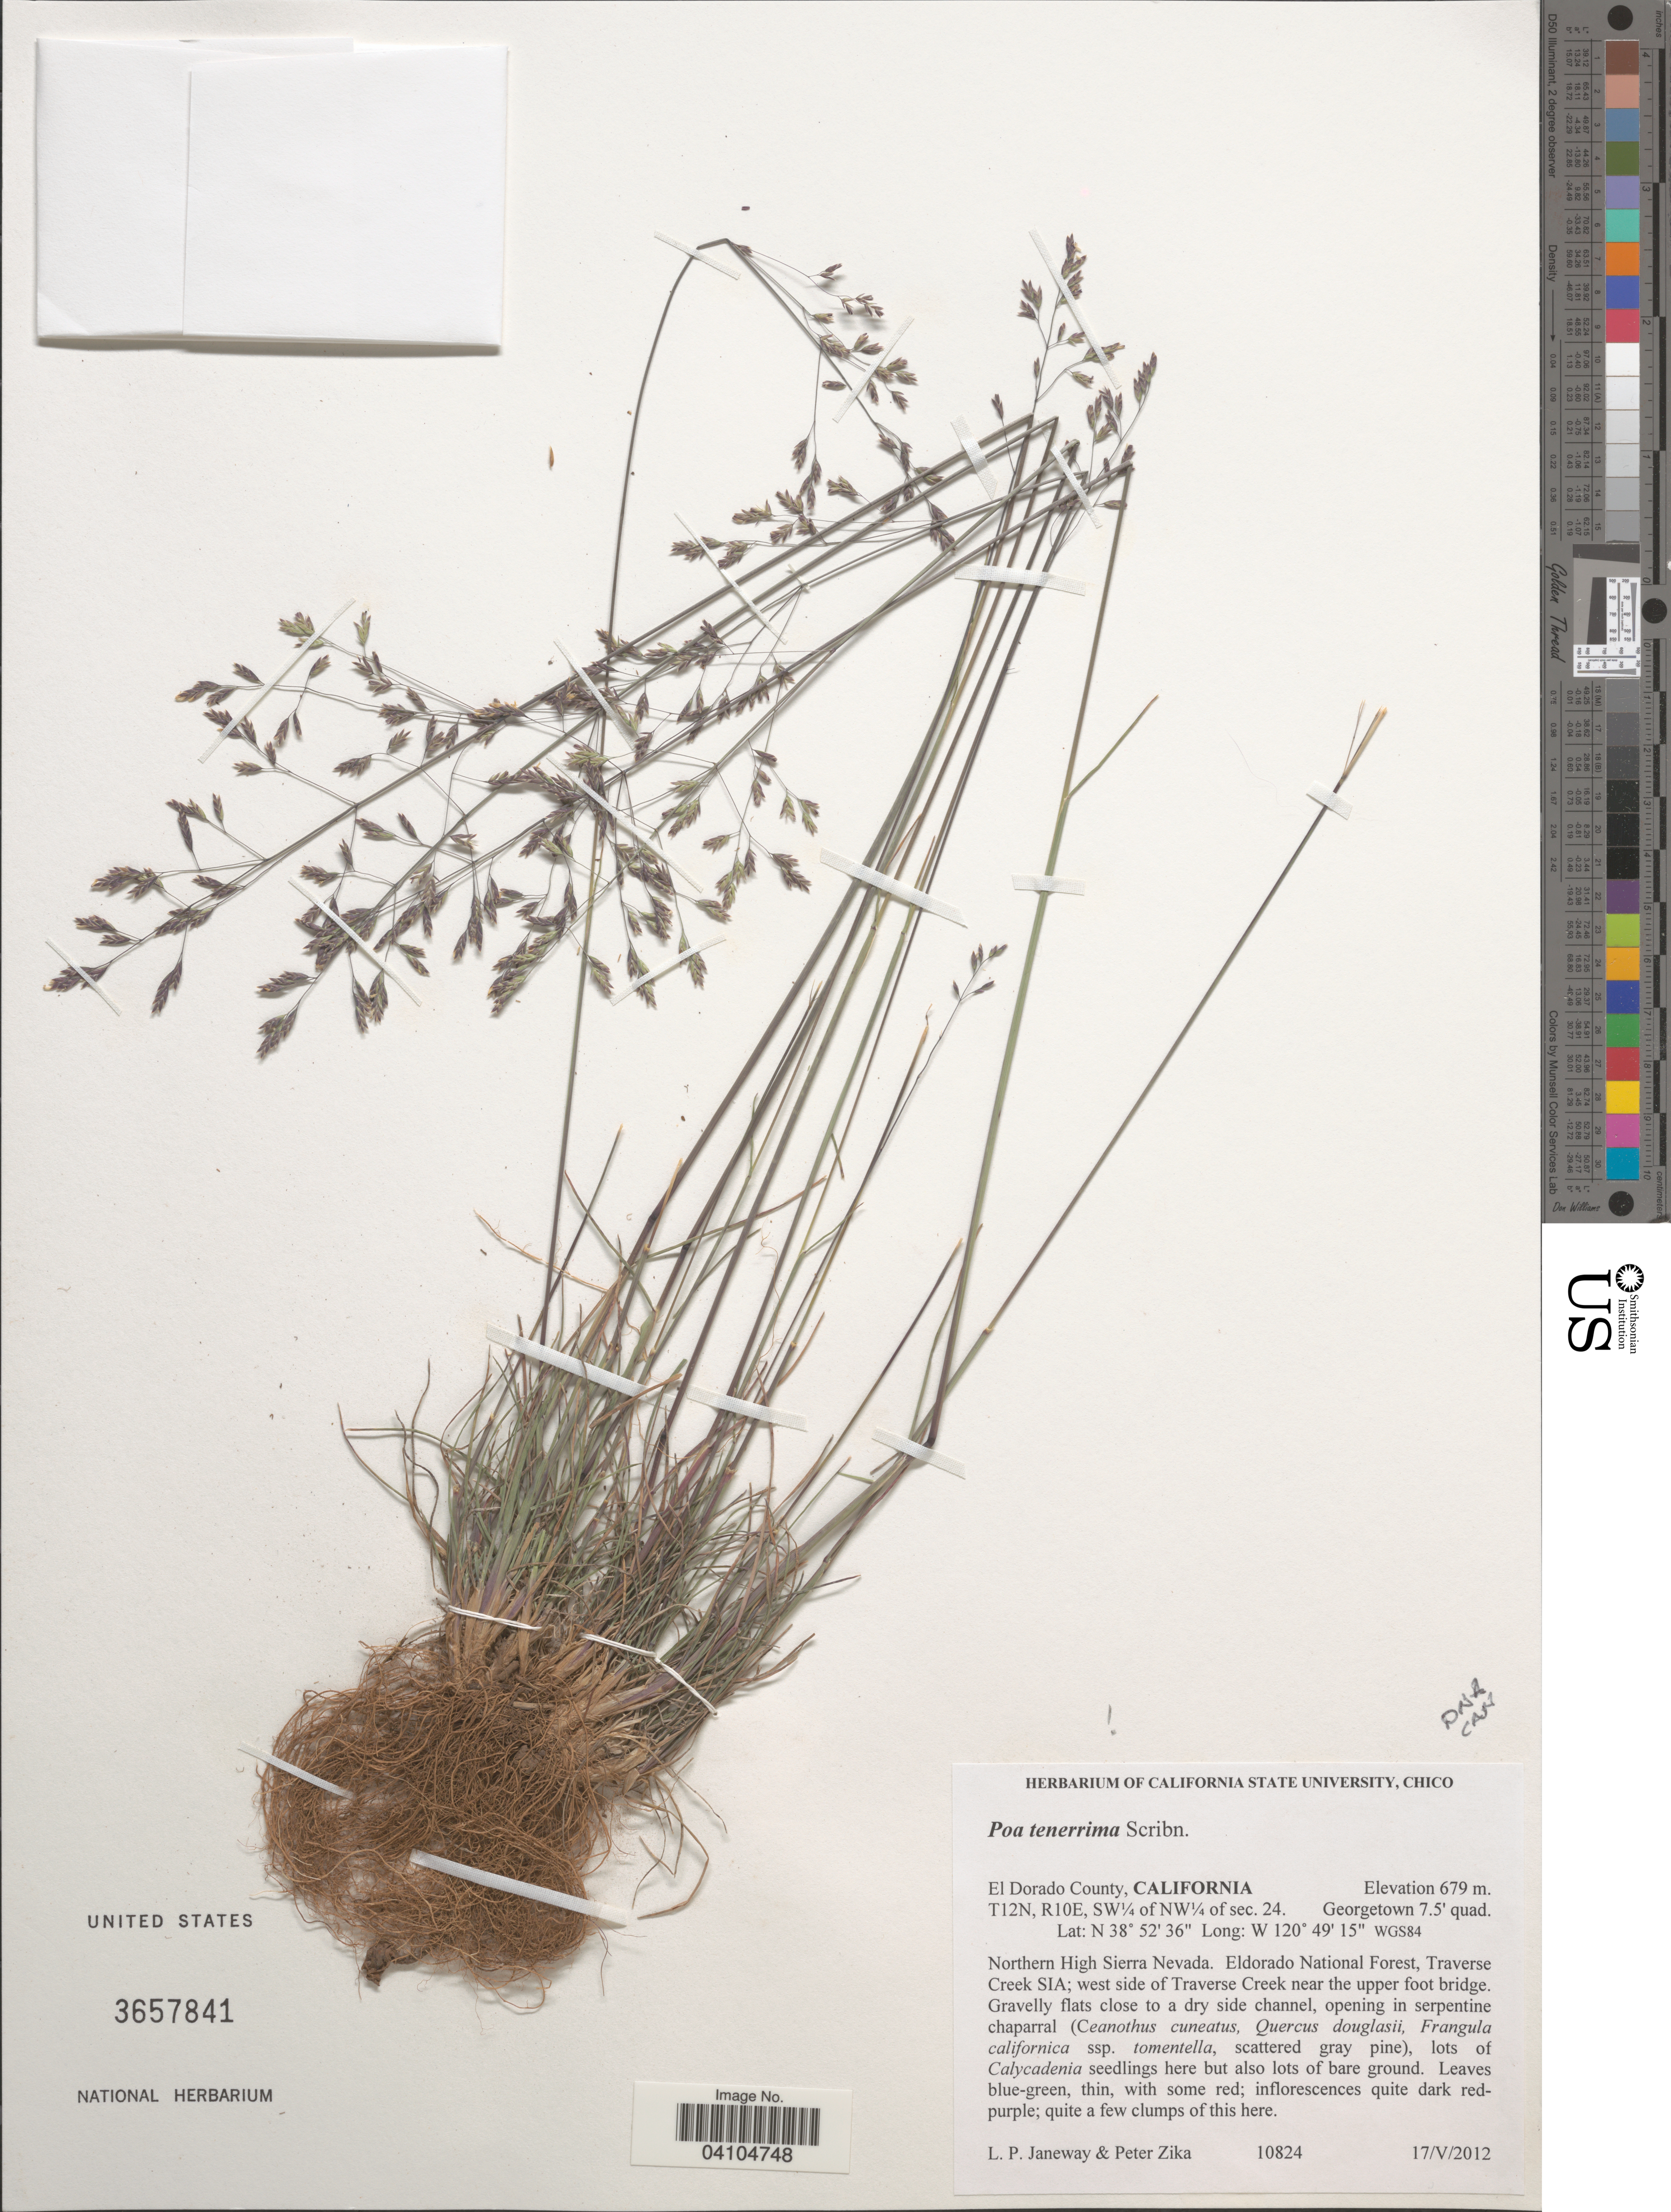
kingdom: Plantae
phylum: Tracheophyta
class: Liliopsida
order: Poales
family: Poaceae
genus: Poa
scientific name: Poa tenerrima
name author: Scribn.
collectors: L. P. Janeway & P. F. Zika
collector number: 10824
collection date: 2012-05-17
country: United States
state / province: California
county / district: El Dorado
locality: El Dorado County. T12N, R10E, SW¼ of NW¼ of sec. 24. Georgetown 7.5' quad. WGS84. Northern High Sierra Nevada. Eldorado National Forest, Traverse Creek SIA; west side of Traverse Creek near the upper foot bridge. Gravelly flats close to a dry side channel.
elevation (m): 679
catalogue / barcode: US 3657841